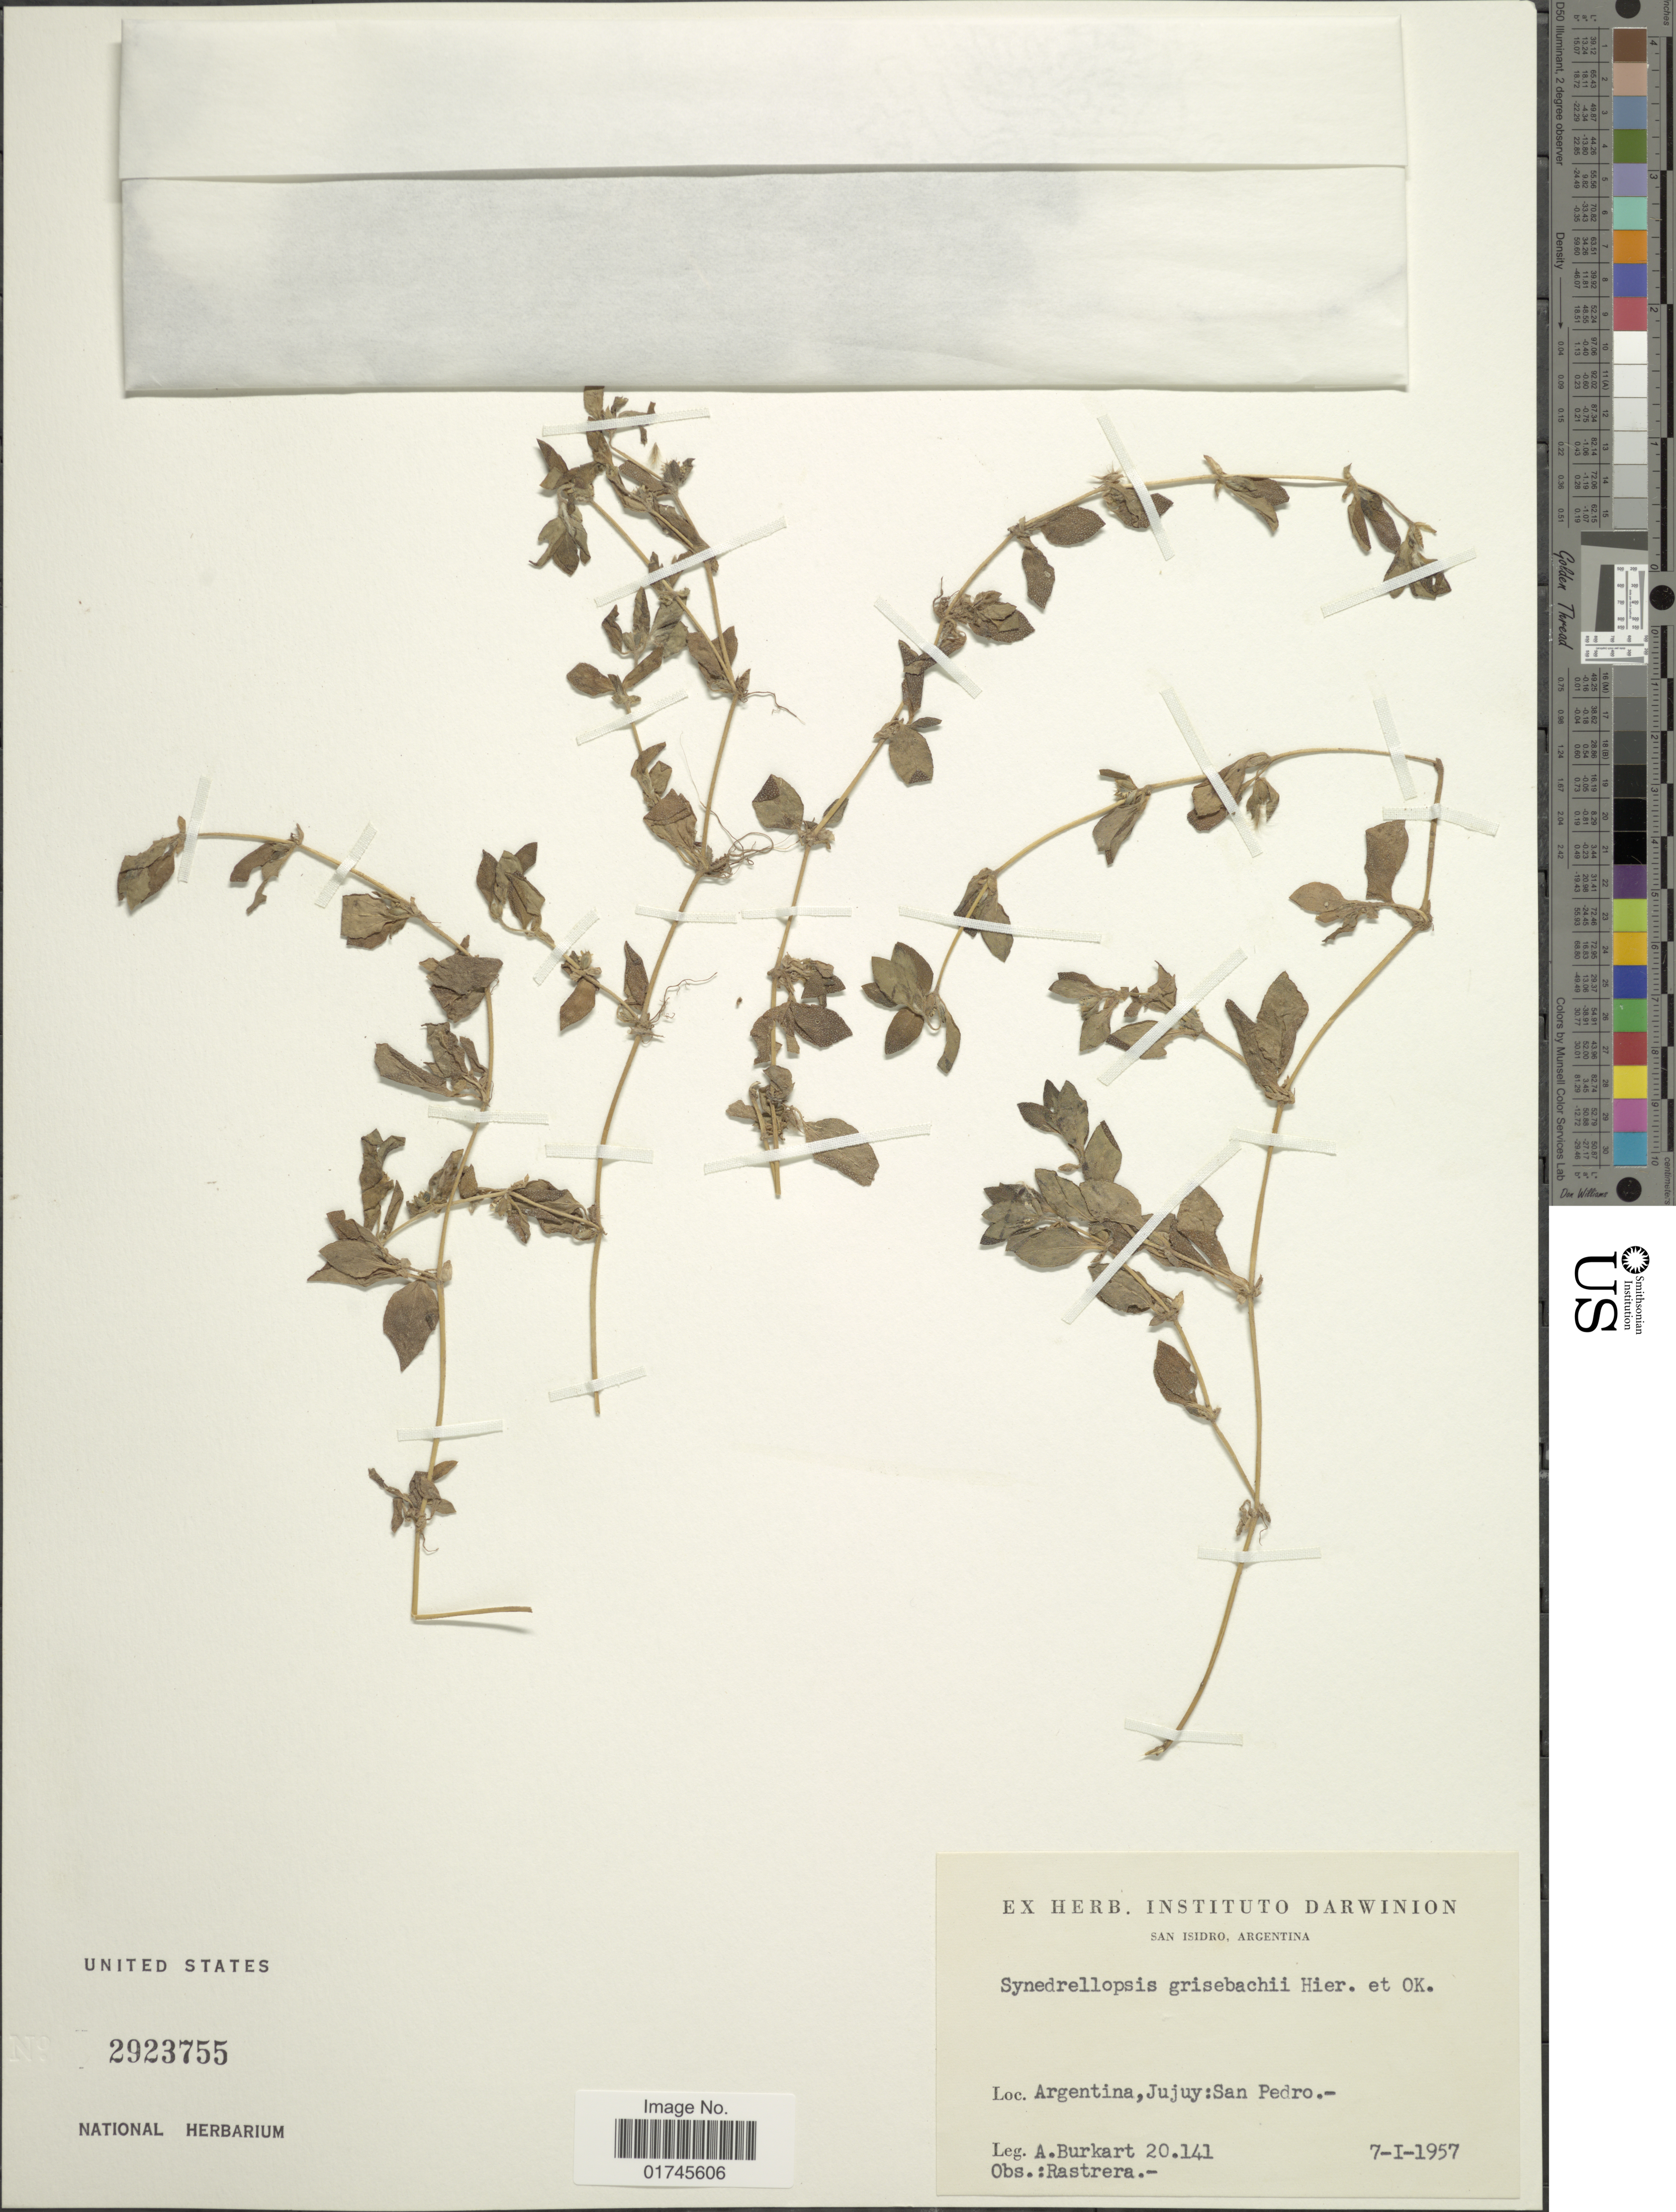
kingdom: Plantae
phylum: Tracheophyta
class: Magnoliopsida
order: Asterales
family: Asteraceae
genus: Synedrellopsis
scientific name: Synedrellopsis grisebachii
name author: Hieron. & Kuntze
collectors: A. E. Burkart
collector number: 20141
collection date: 1957-01-07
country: Argentina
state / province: Jujuy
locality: San Pedro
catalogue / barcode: US 2923755